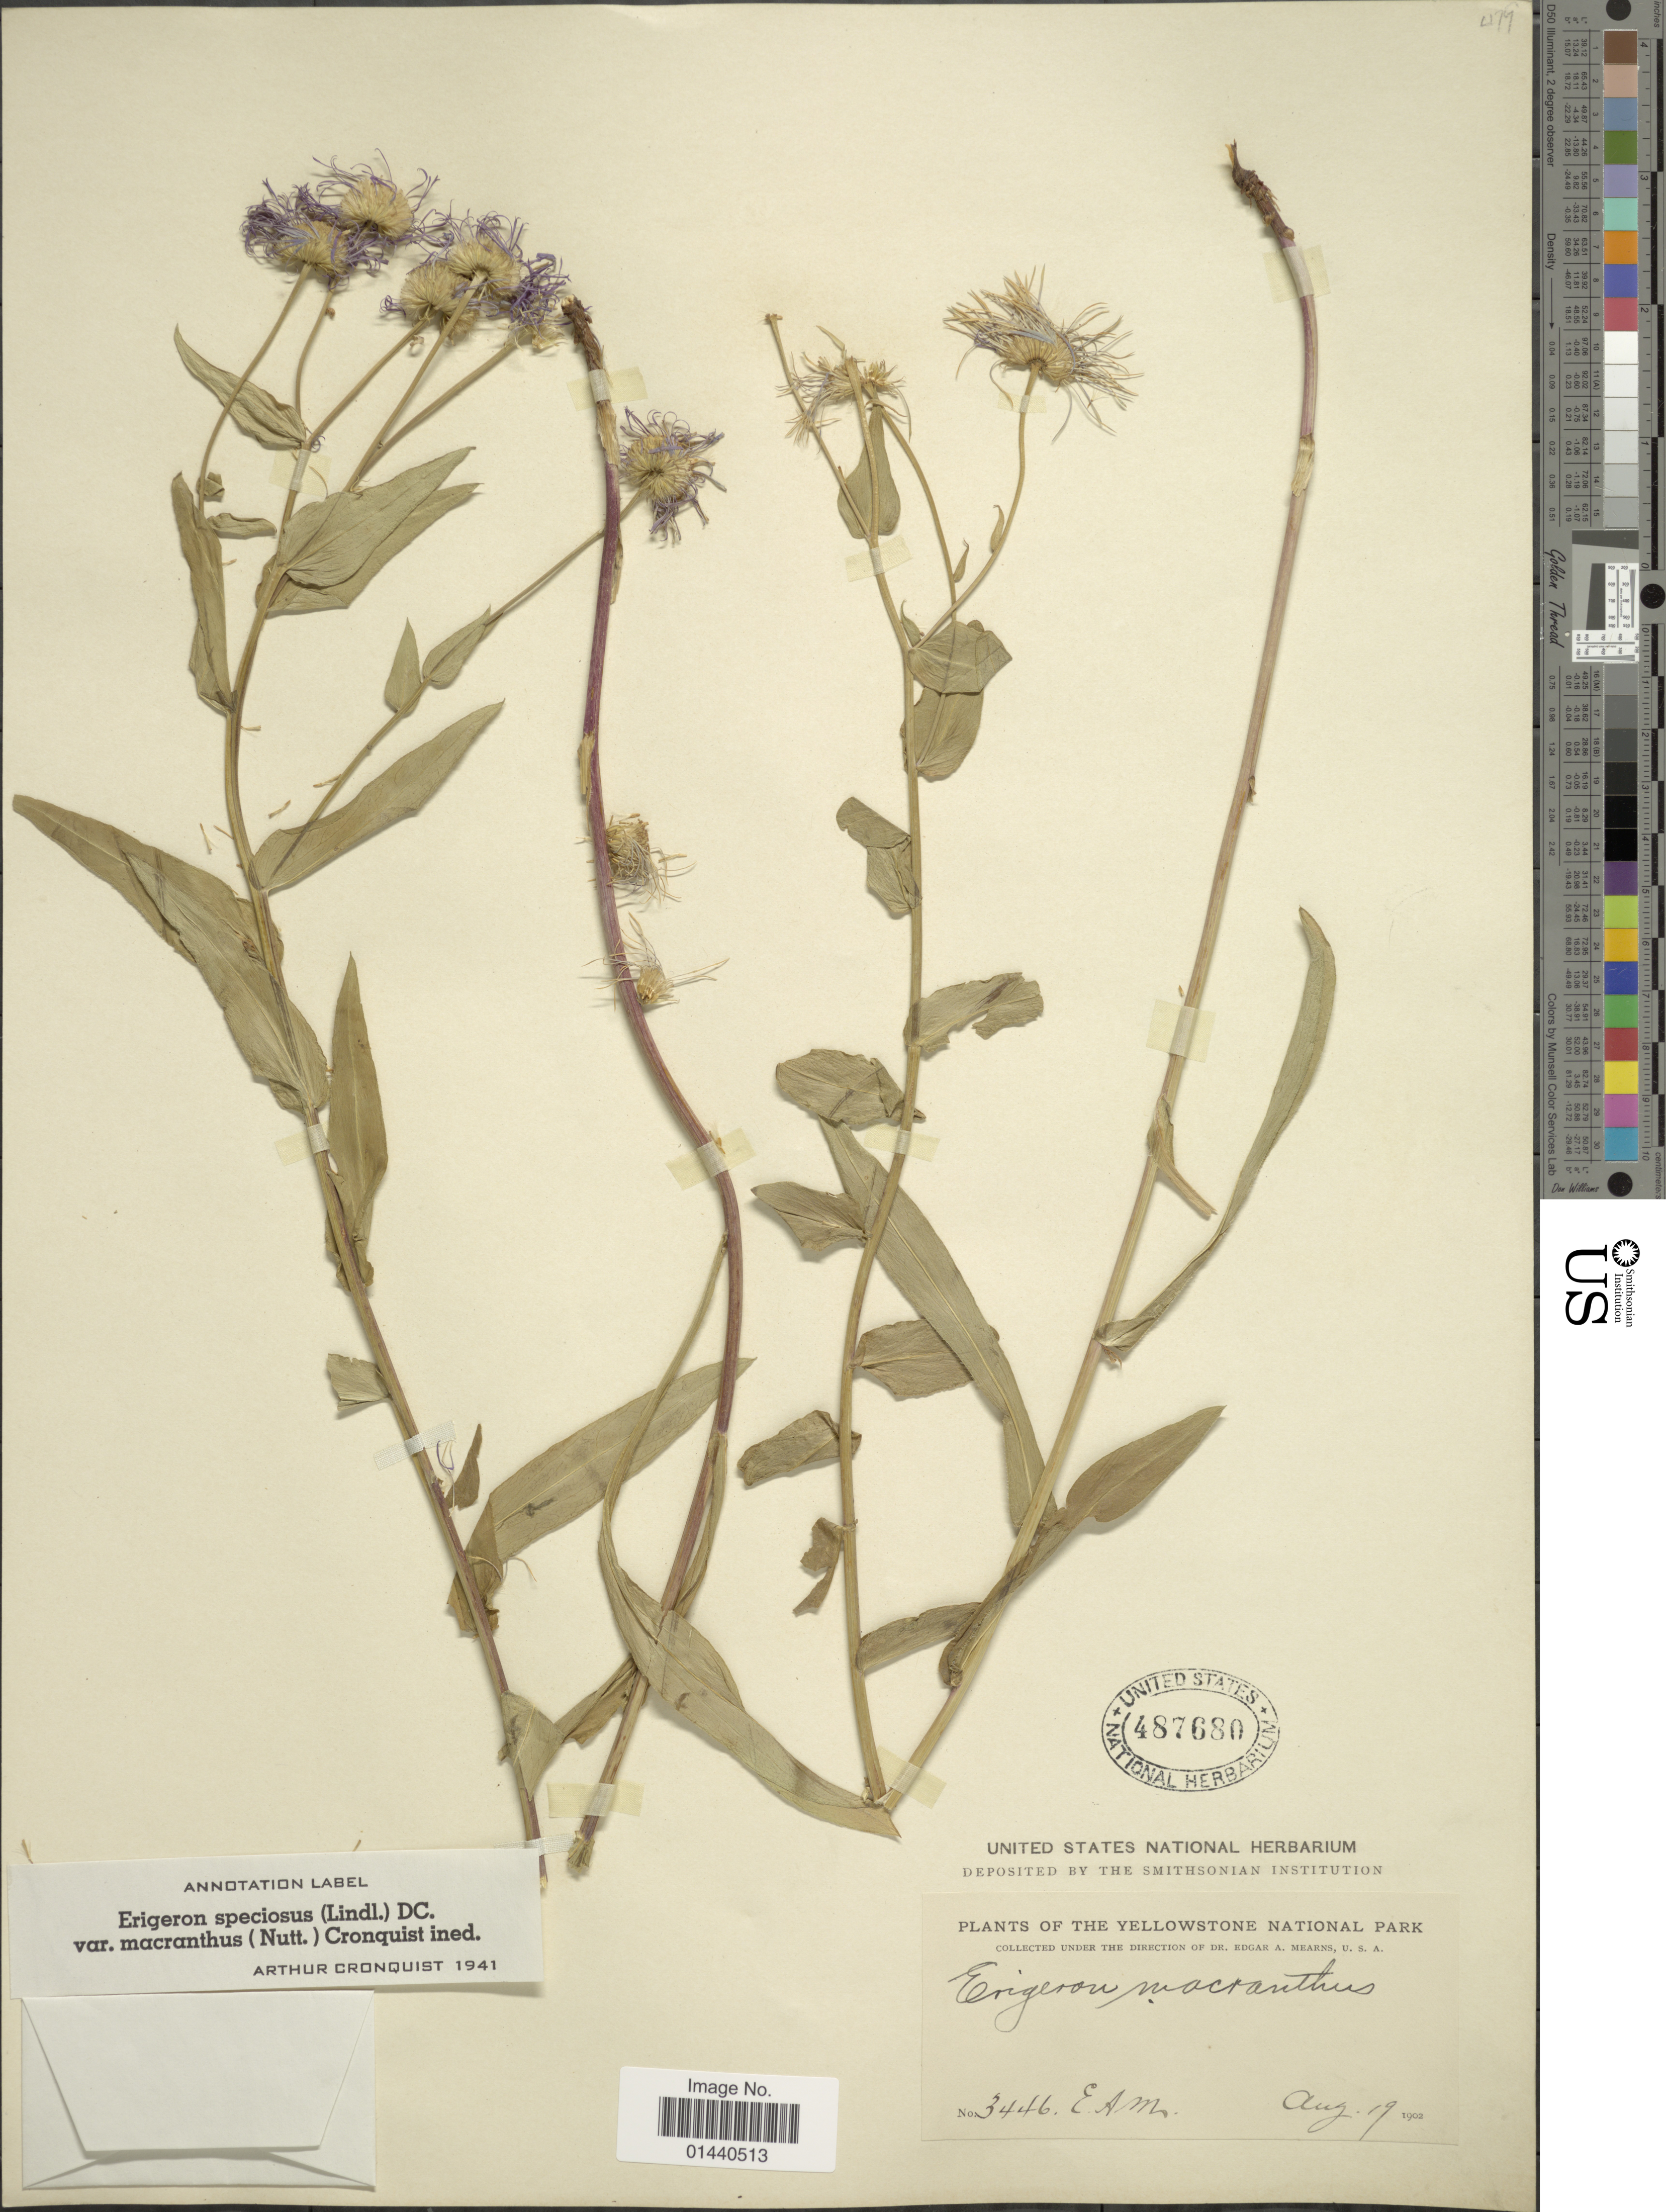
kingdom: Plantae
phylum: Tracheophyta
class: Magnoliopsida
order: Asterales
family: Asteraceae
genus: Erigeron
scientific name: Erigeron speciosus var. macranthus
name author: (Nutt.) Cronq.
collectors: E. A. Mearns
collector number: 3446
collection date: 1902-08-19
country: United States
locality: The Yellowstone National Park.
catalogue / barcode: US 487680